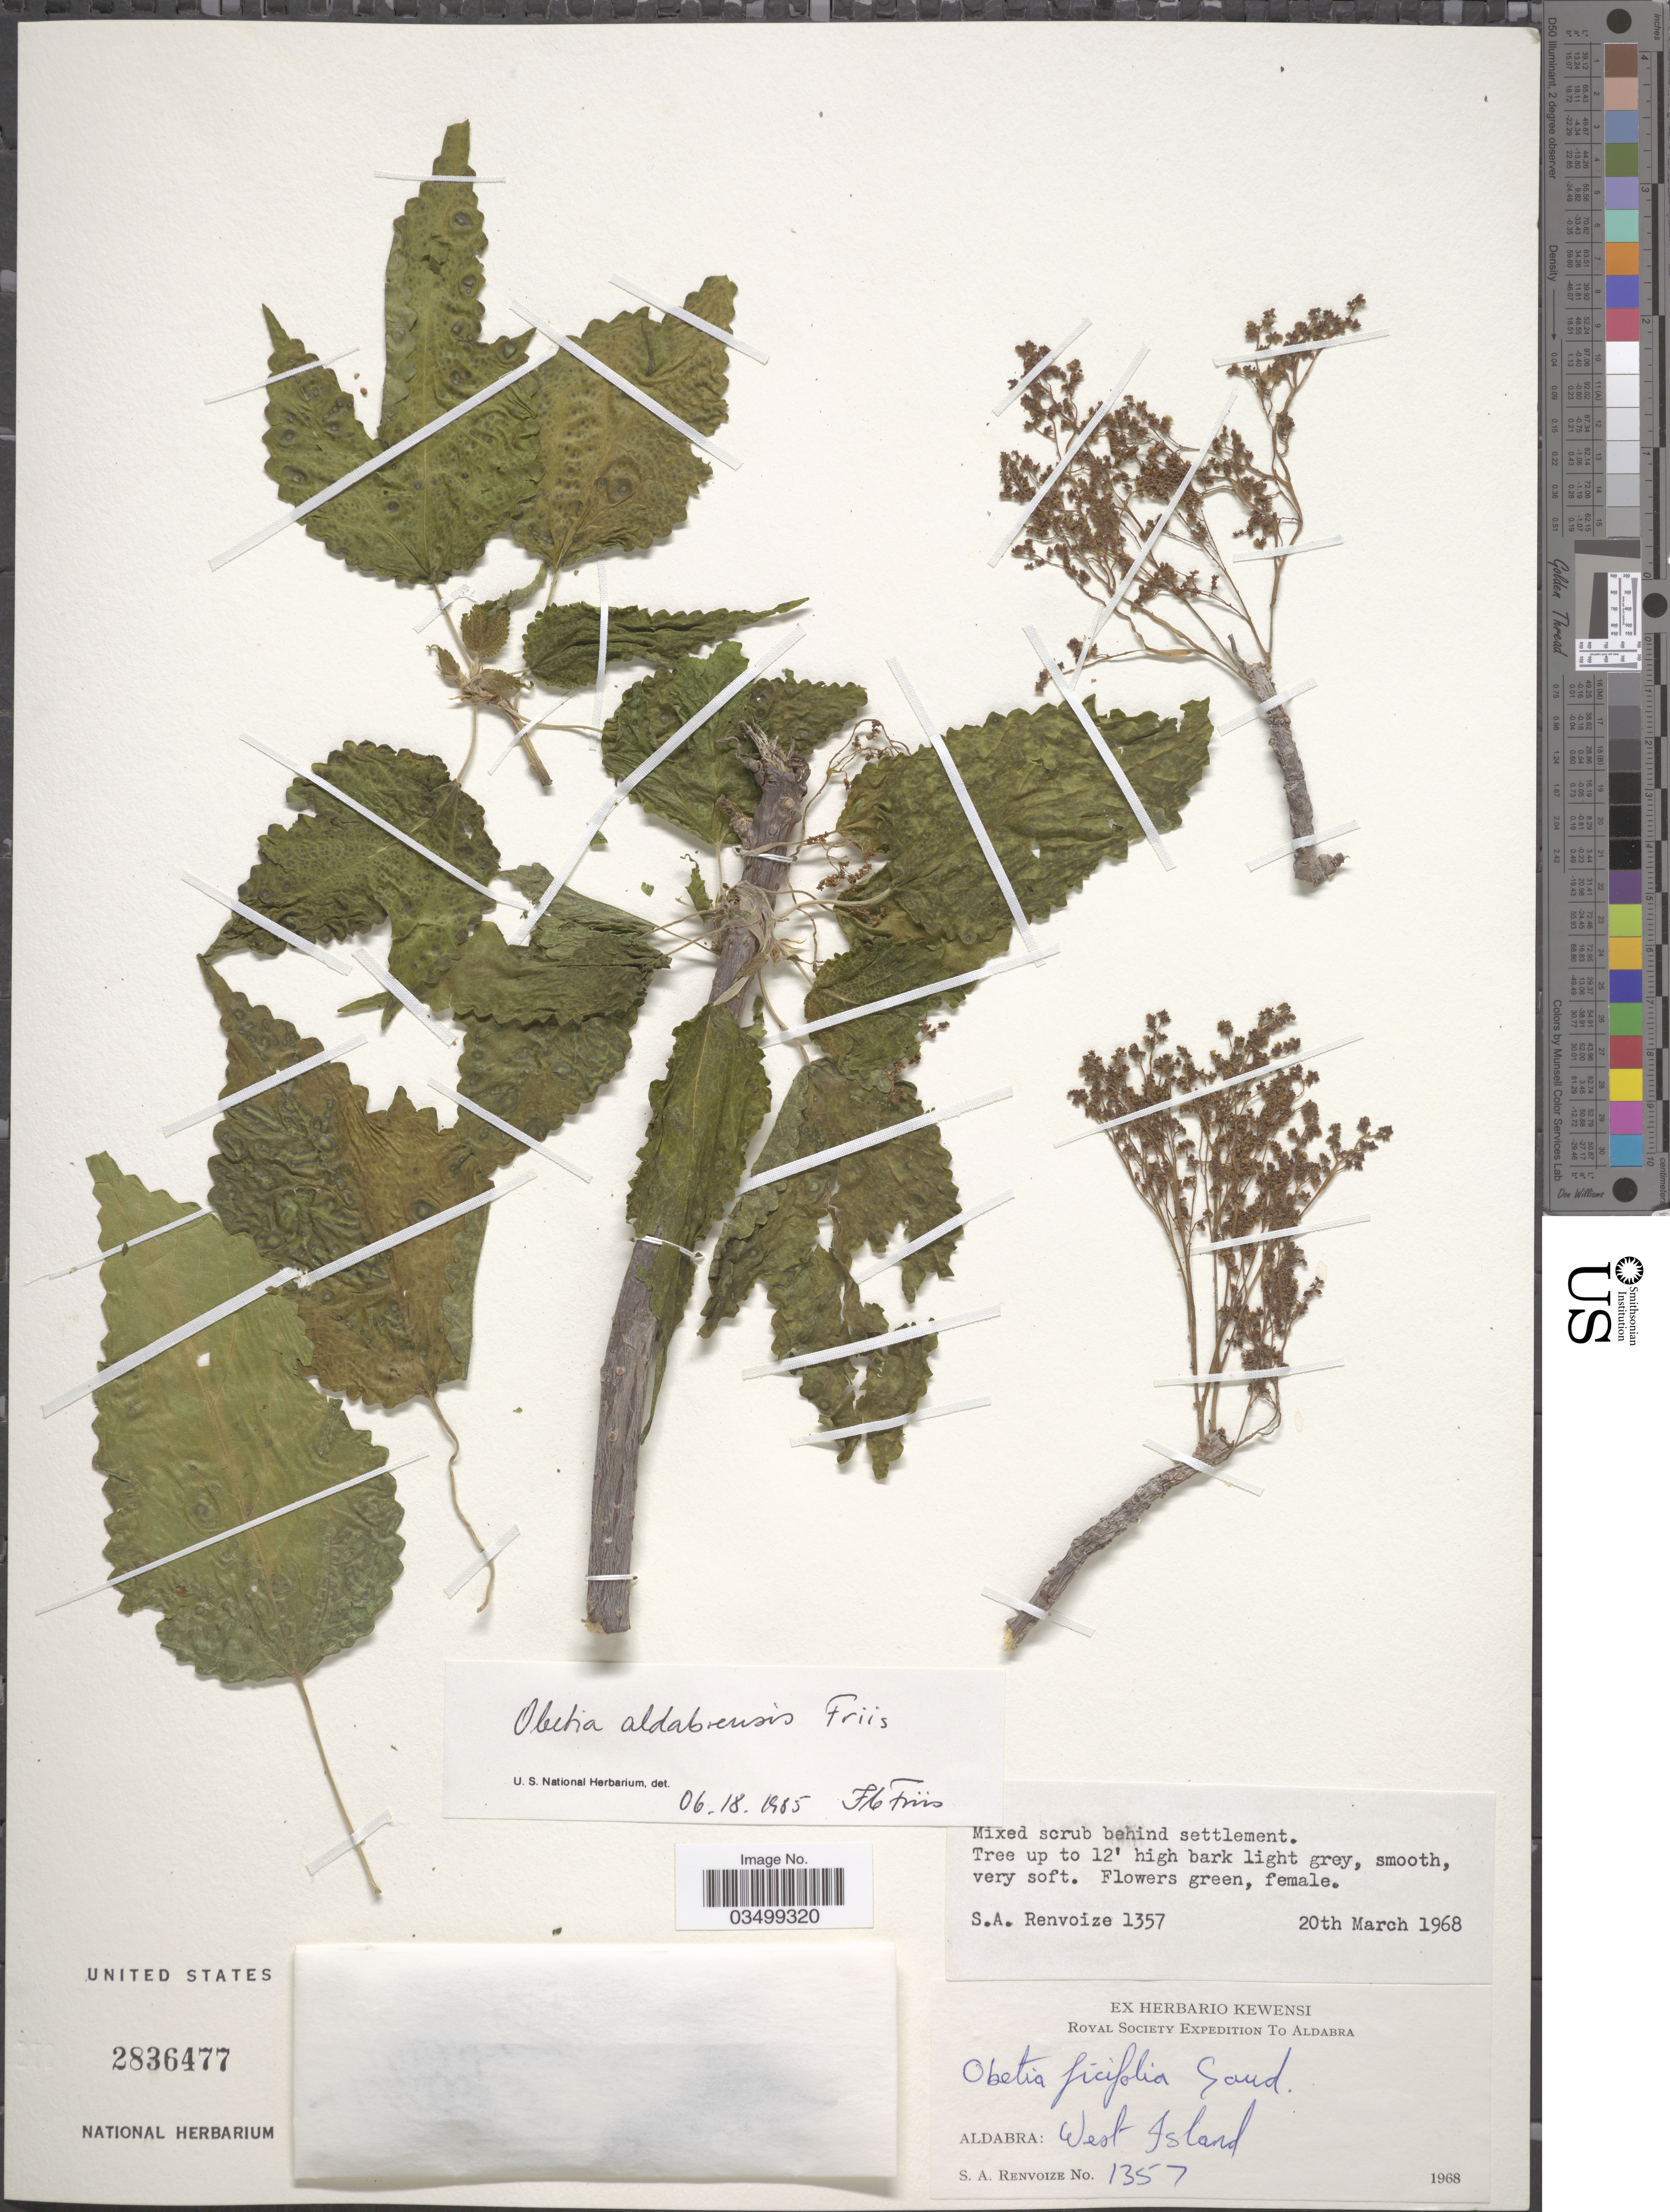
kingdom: Plantae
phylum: Tracheophyta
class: Magnoliopsida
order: Rosales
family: Urticaceae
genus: Obetia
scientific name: Obetia aldabrensis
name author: Friis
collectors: S. A. Renvoize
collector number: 1357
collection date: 1968-03-20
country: Seychelles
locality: Aldabra: West Island.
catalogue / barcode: US 2836477